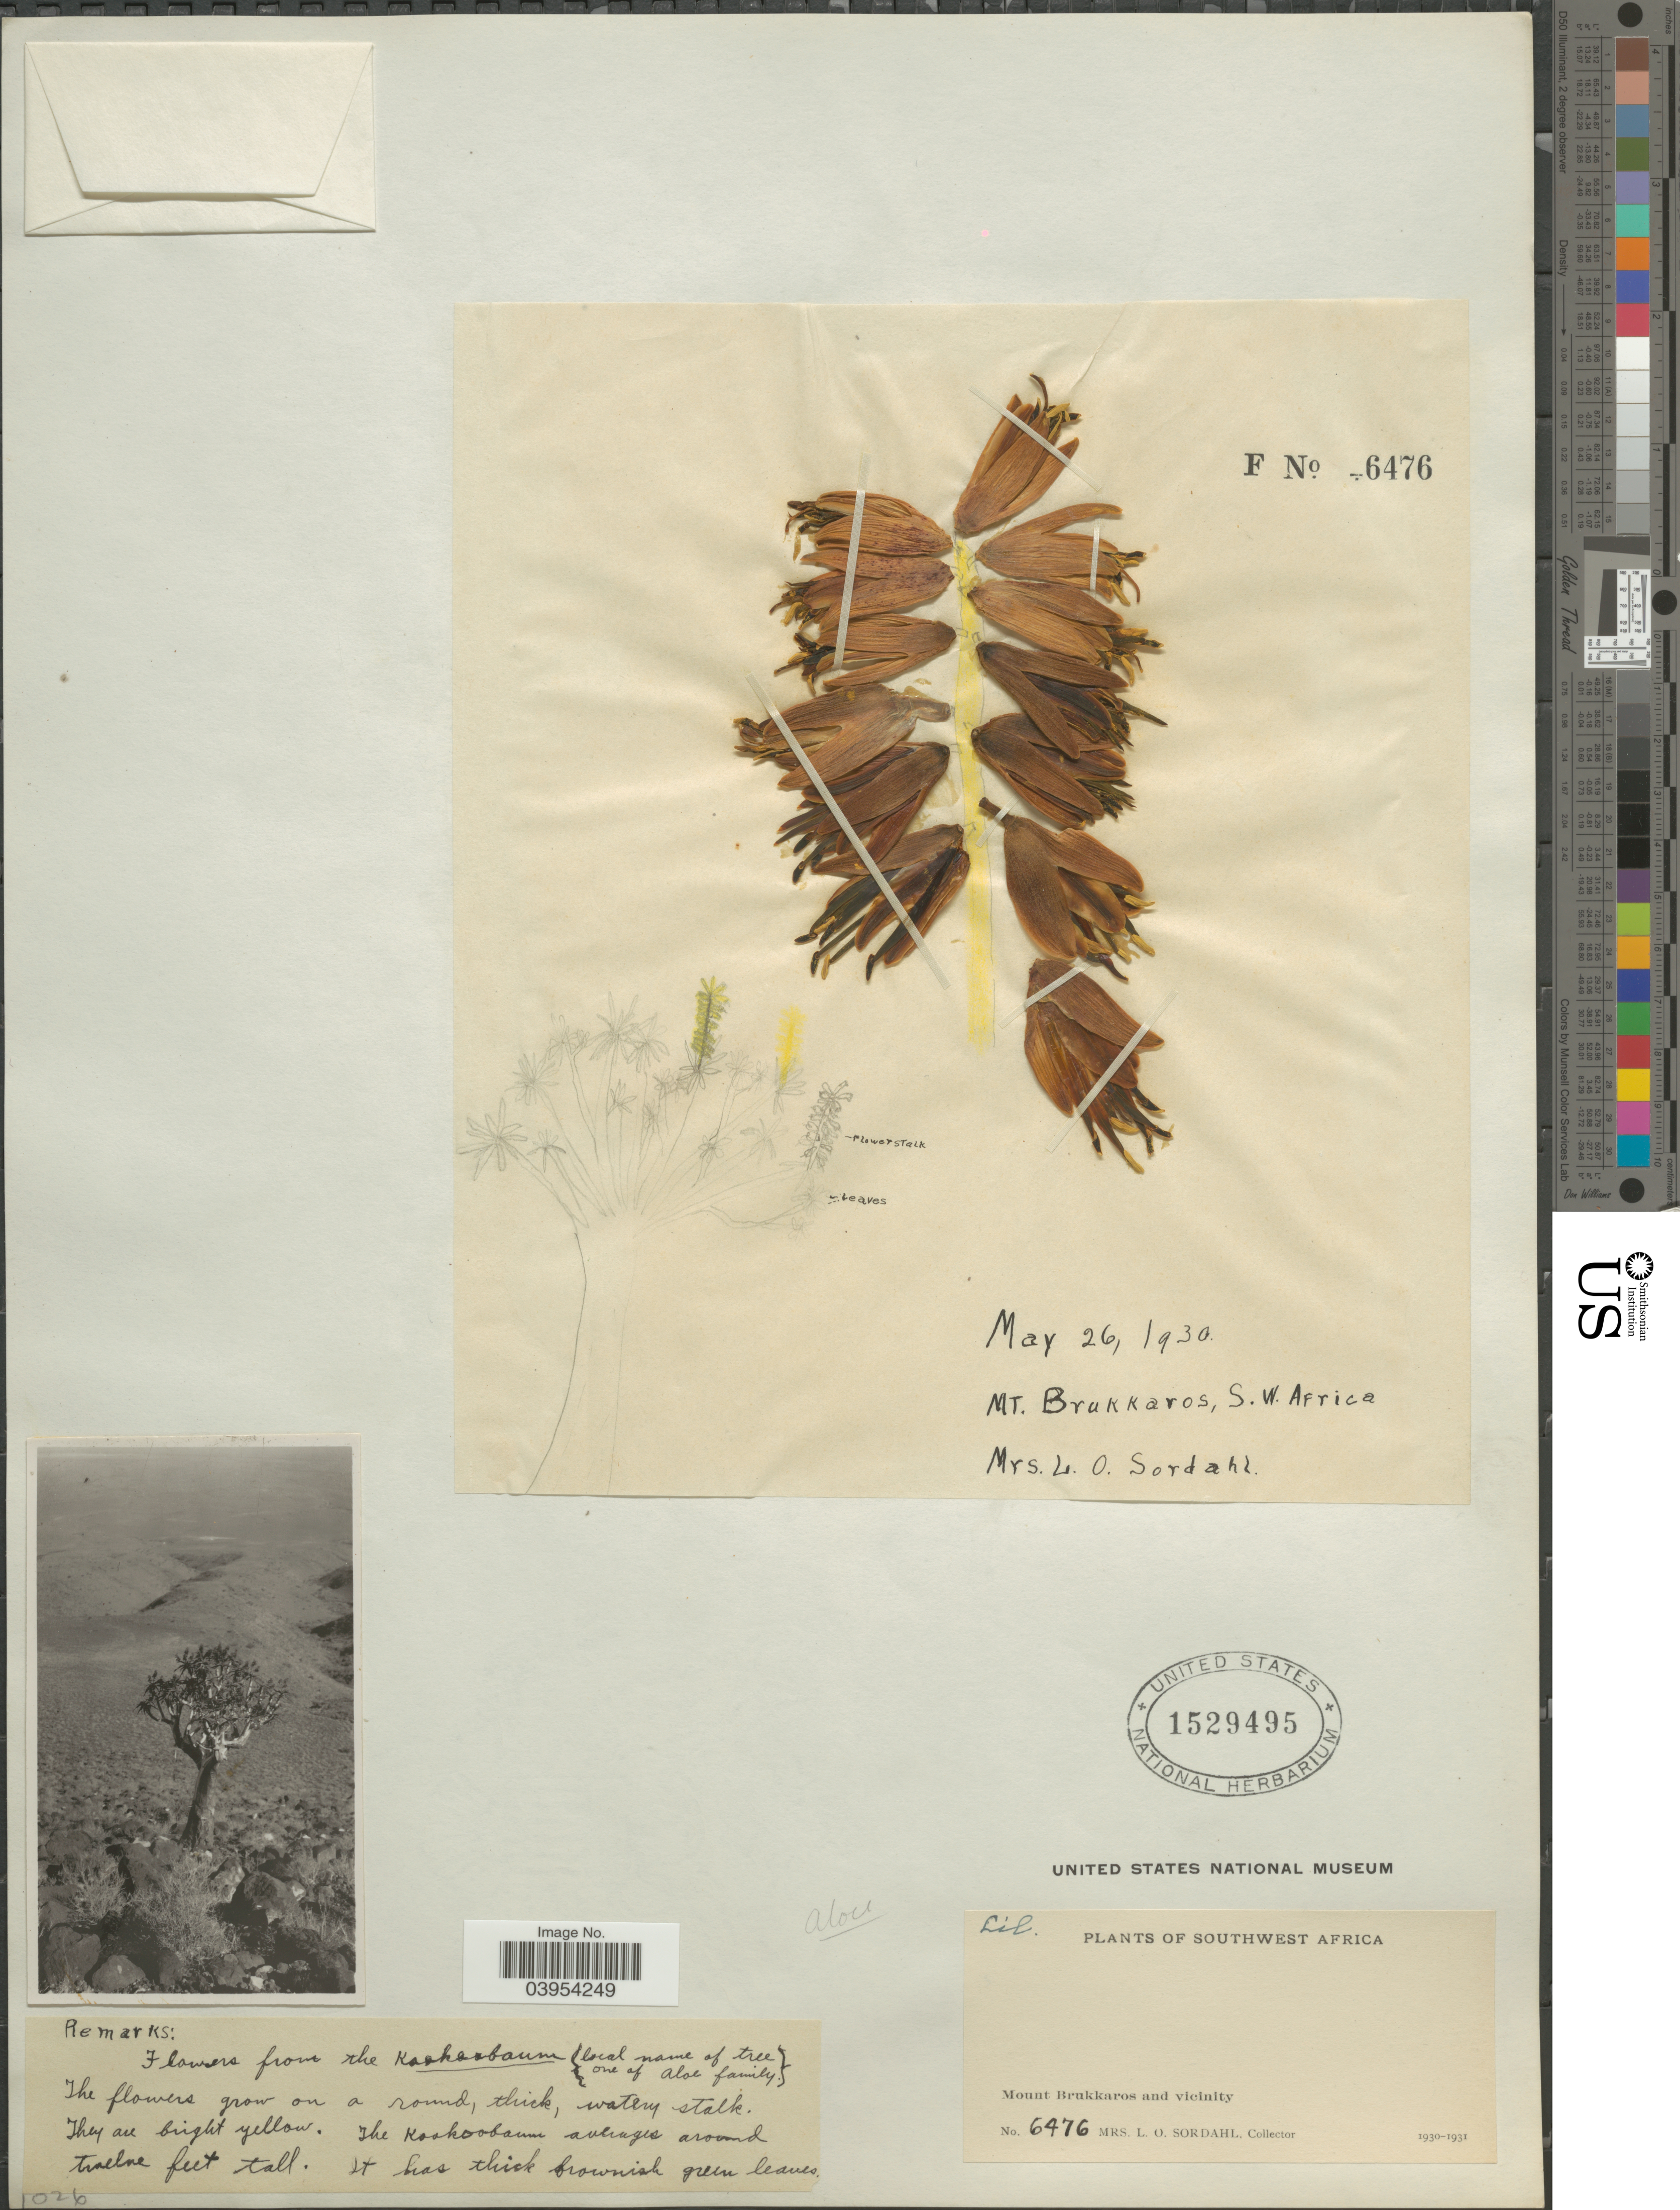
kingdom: Plantae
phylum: Tracheophyta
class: Liliopsida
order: Asparagales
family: Asphodelaceae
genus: Aloe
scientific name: Aloe sp.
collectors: L. Sordahl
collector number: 6476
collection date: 1930-05-26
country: Namibia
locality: Southwest Africa. Mount Brukkaros and vicinity.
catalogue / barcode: US 1529495